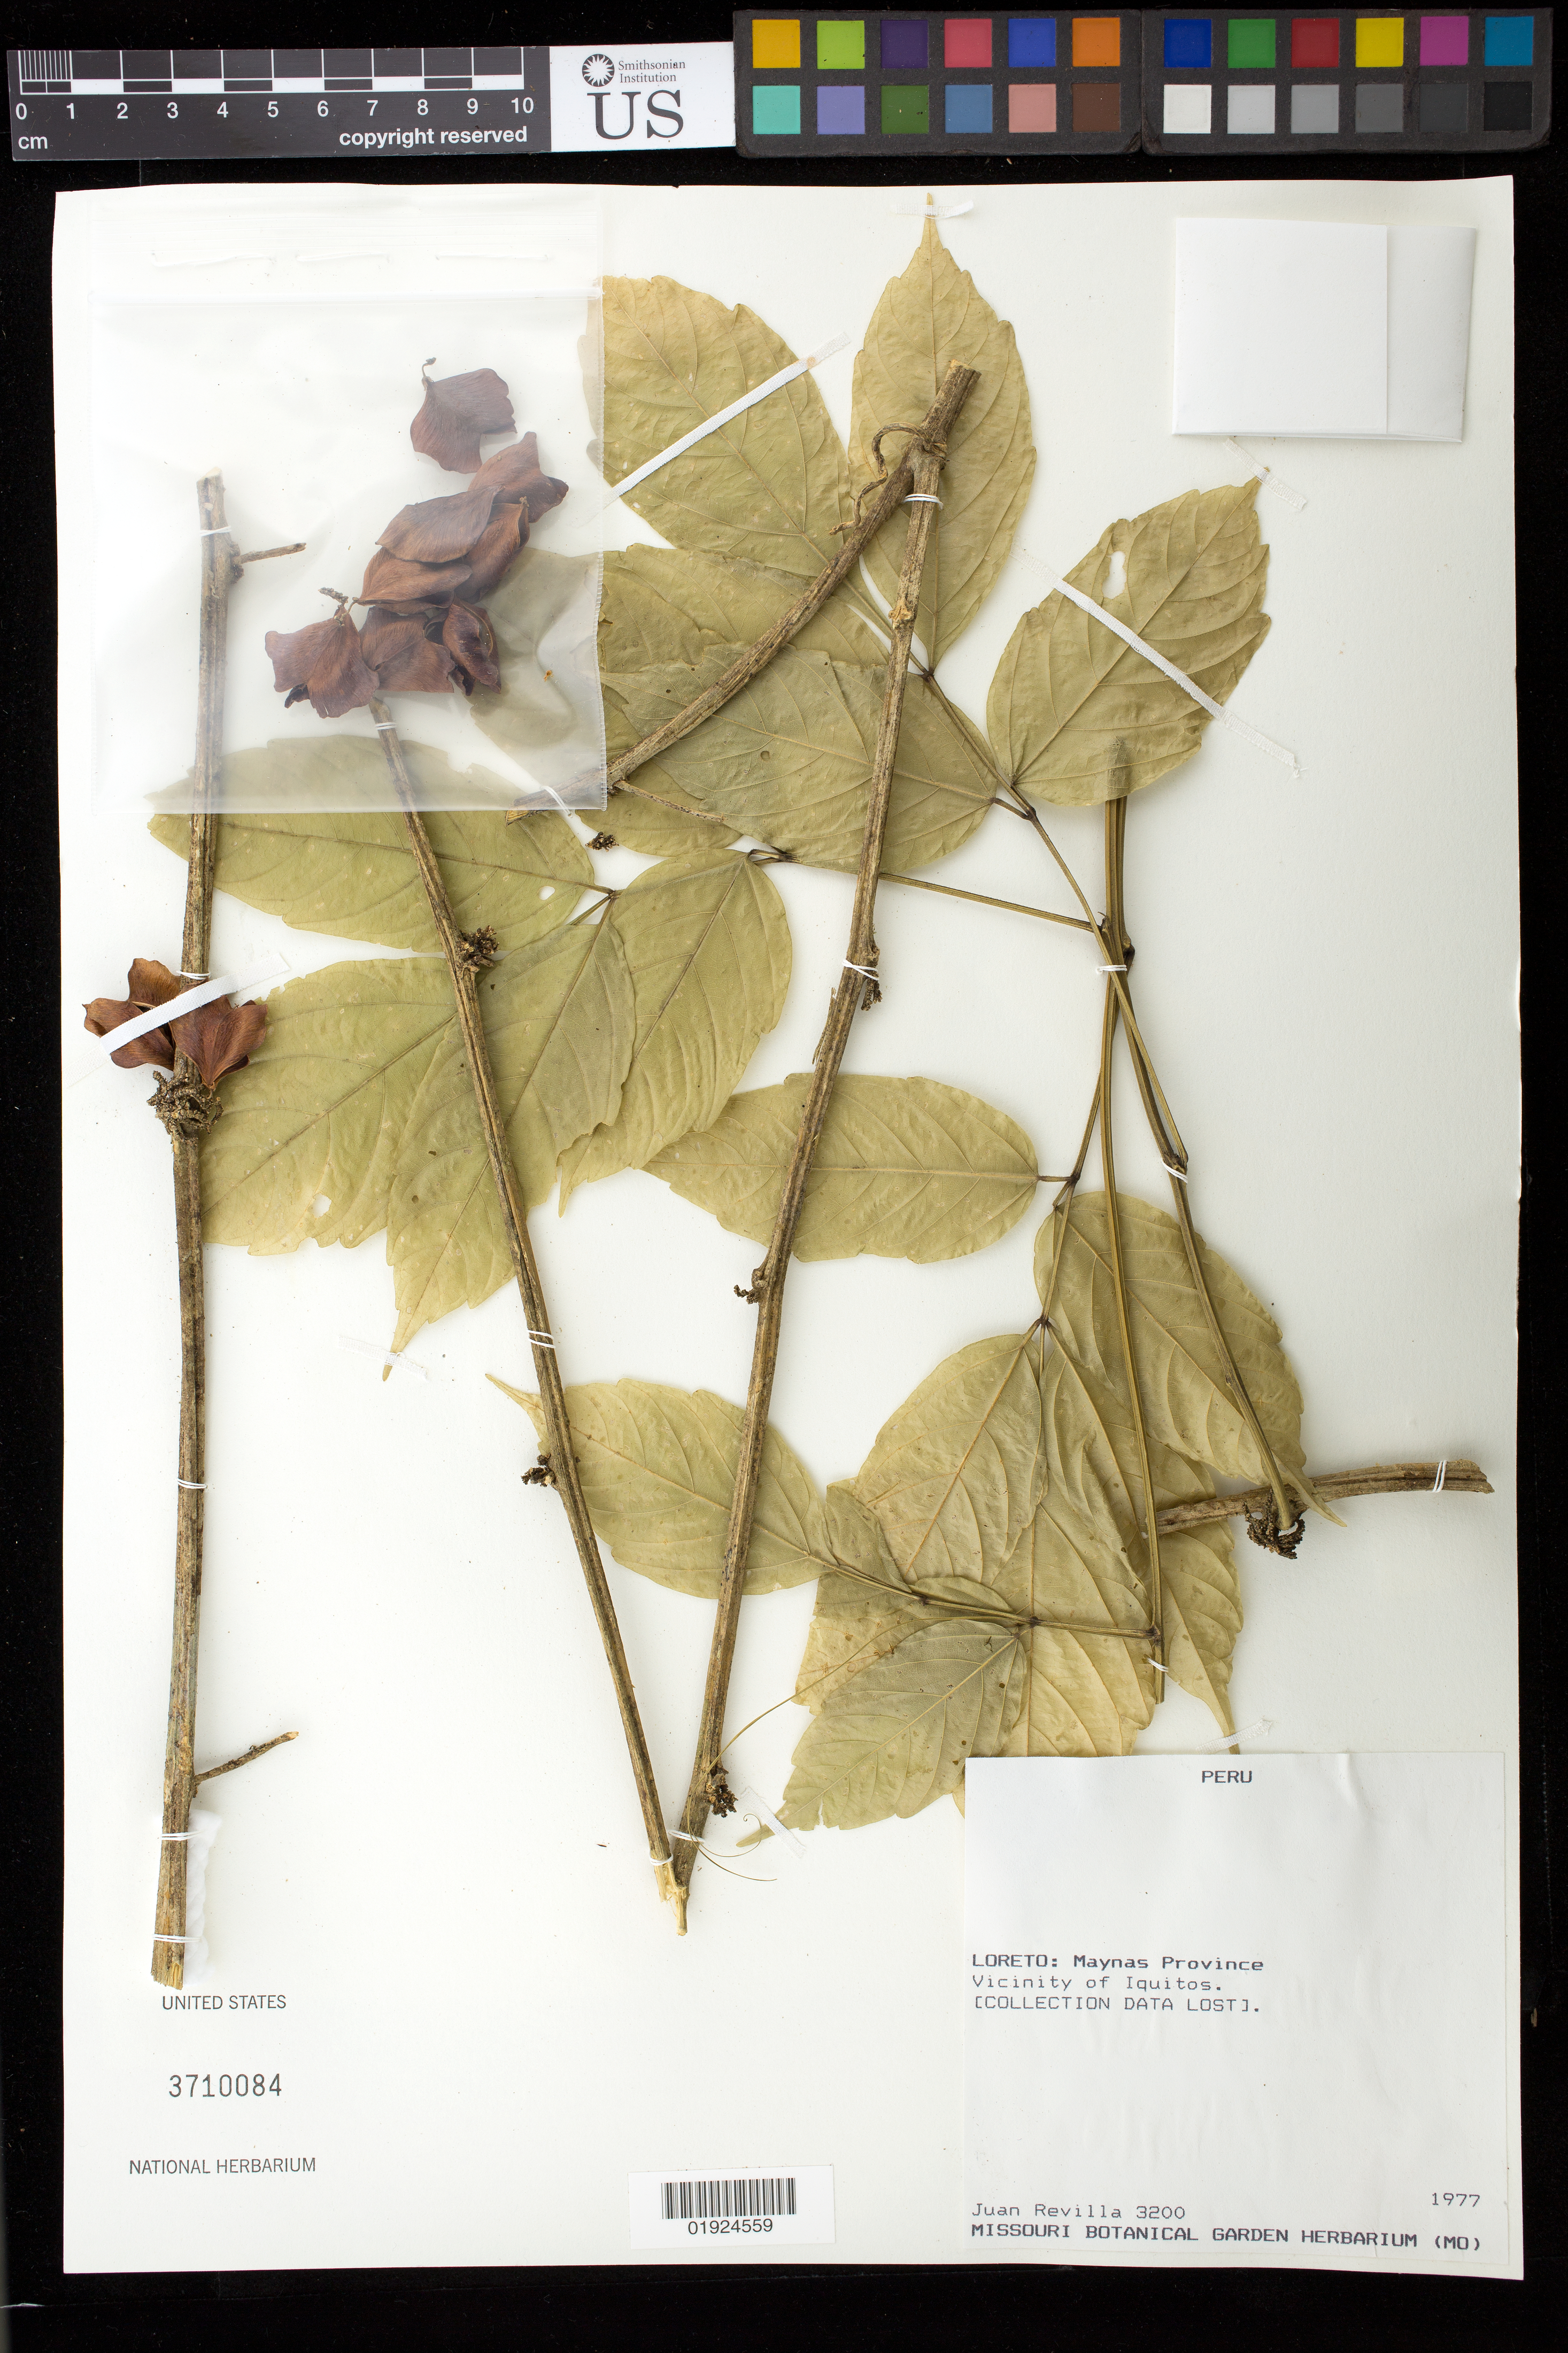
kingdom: Plantae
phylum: Tracheophyta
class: Magnoliopsida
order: Sapindales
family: Sapindaceae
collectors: J. Revilla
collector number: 3200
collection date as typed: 1977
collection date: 1977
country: Peru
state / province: Loreto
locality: Maynas Province, viciinity of Iquitos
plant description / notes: COLLECTION DATA LOST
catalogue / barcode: US 3710084